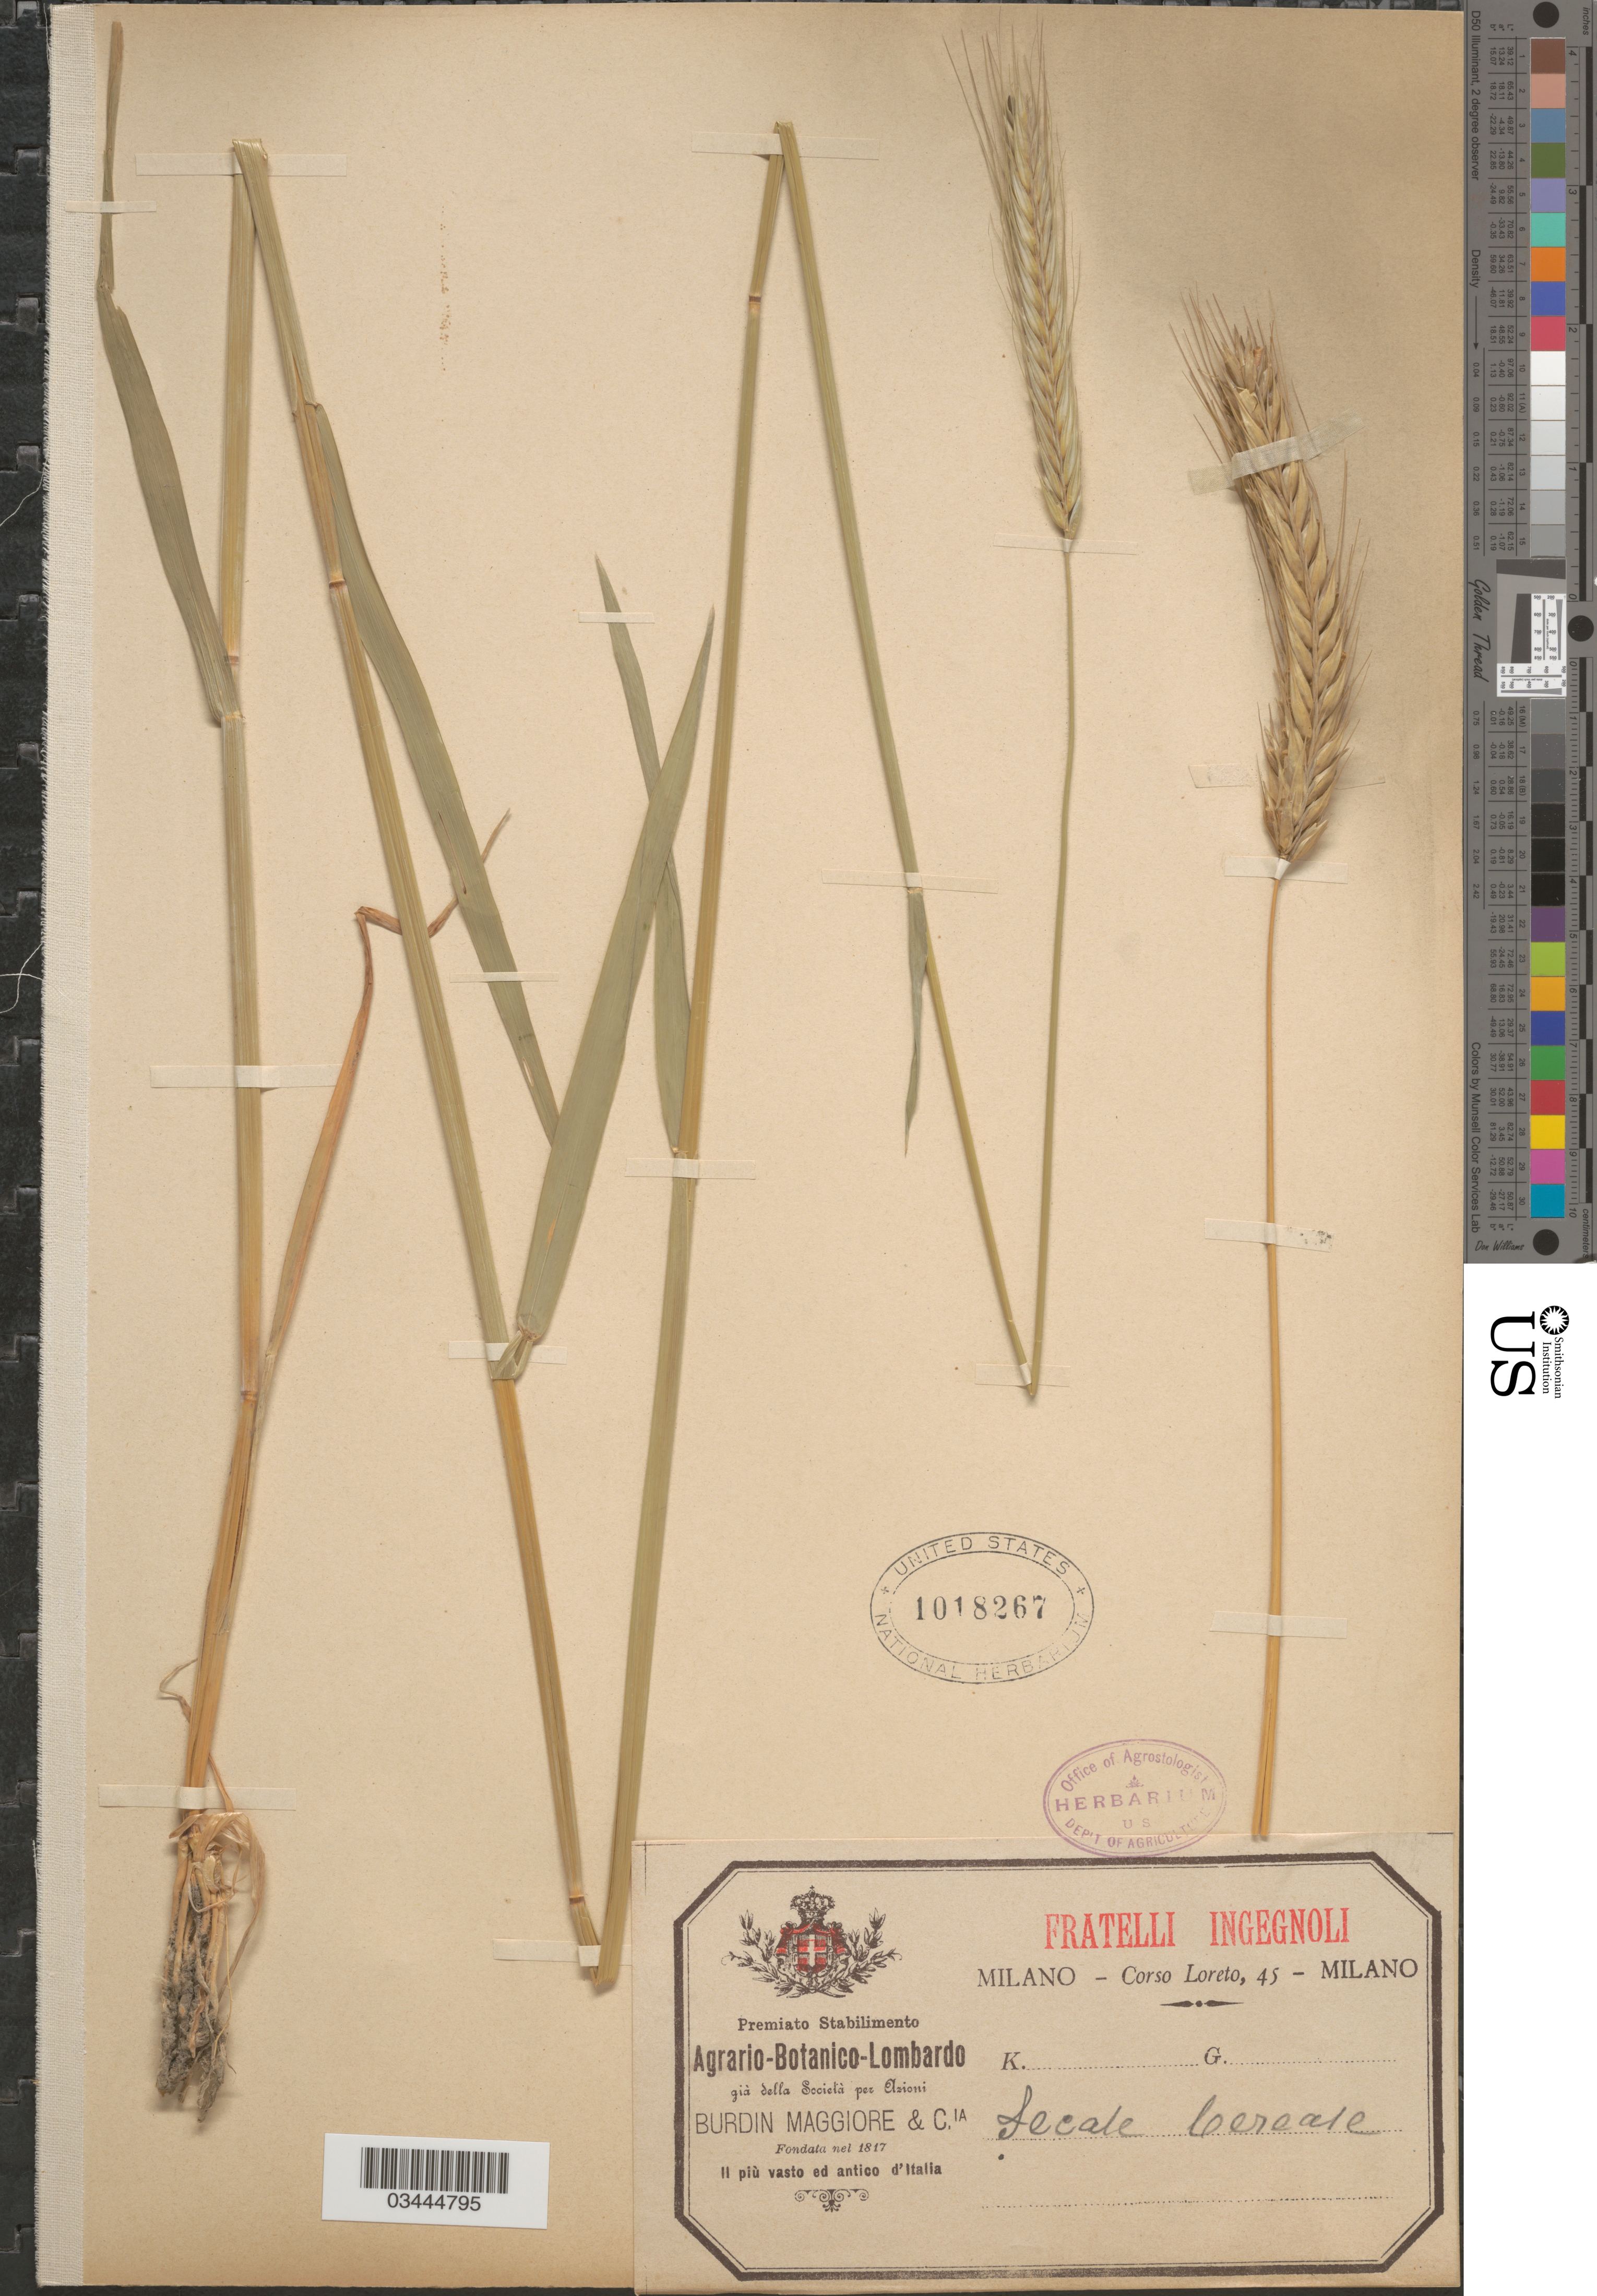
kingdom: Plantae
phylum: Tracheophyta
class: Liliopsida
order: Poales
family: Poaceae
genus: Secale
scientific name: Secale cereale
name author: L.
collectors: Loreto, C.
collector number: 45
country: Italy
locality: Il più vasto ed antico d'Italia.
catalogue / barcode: US 1018267